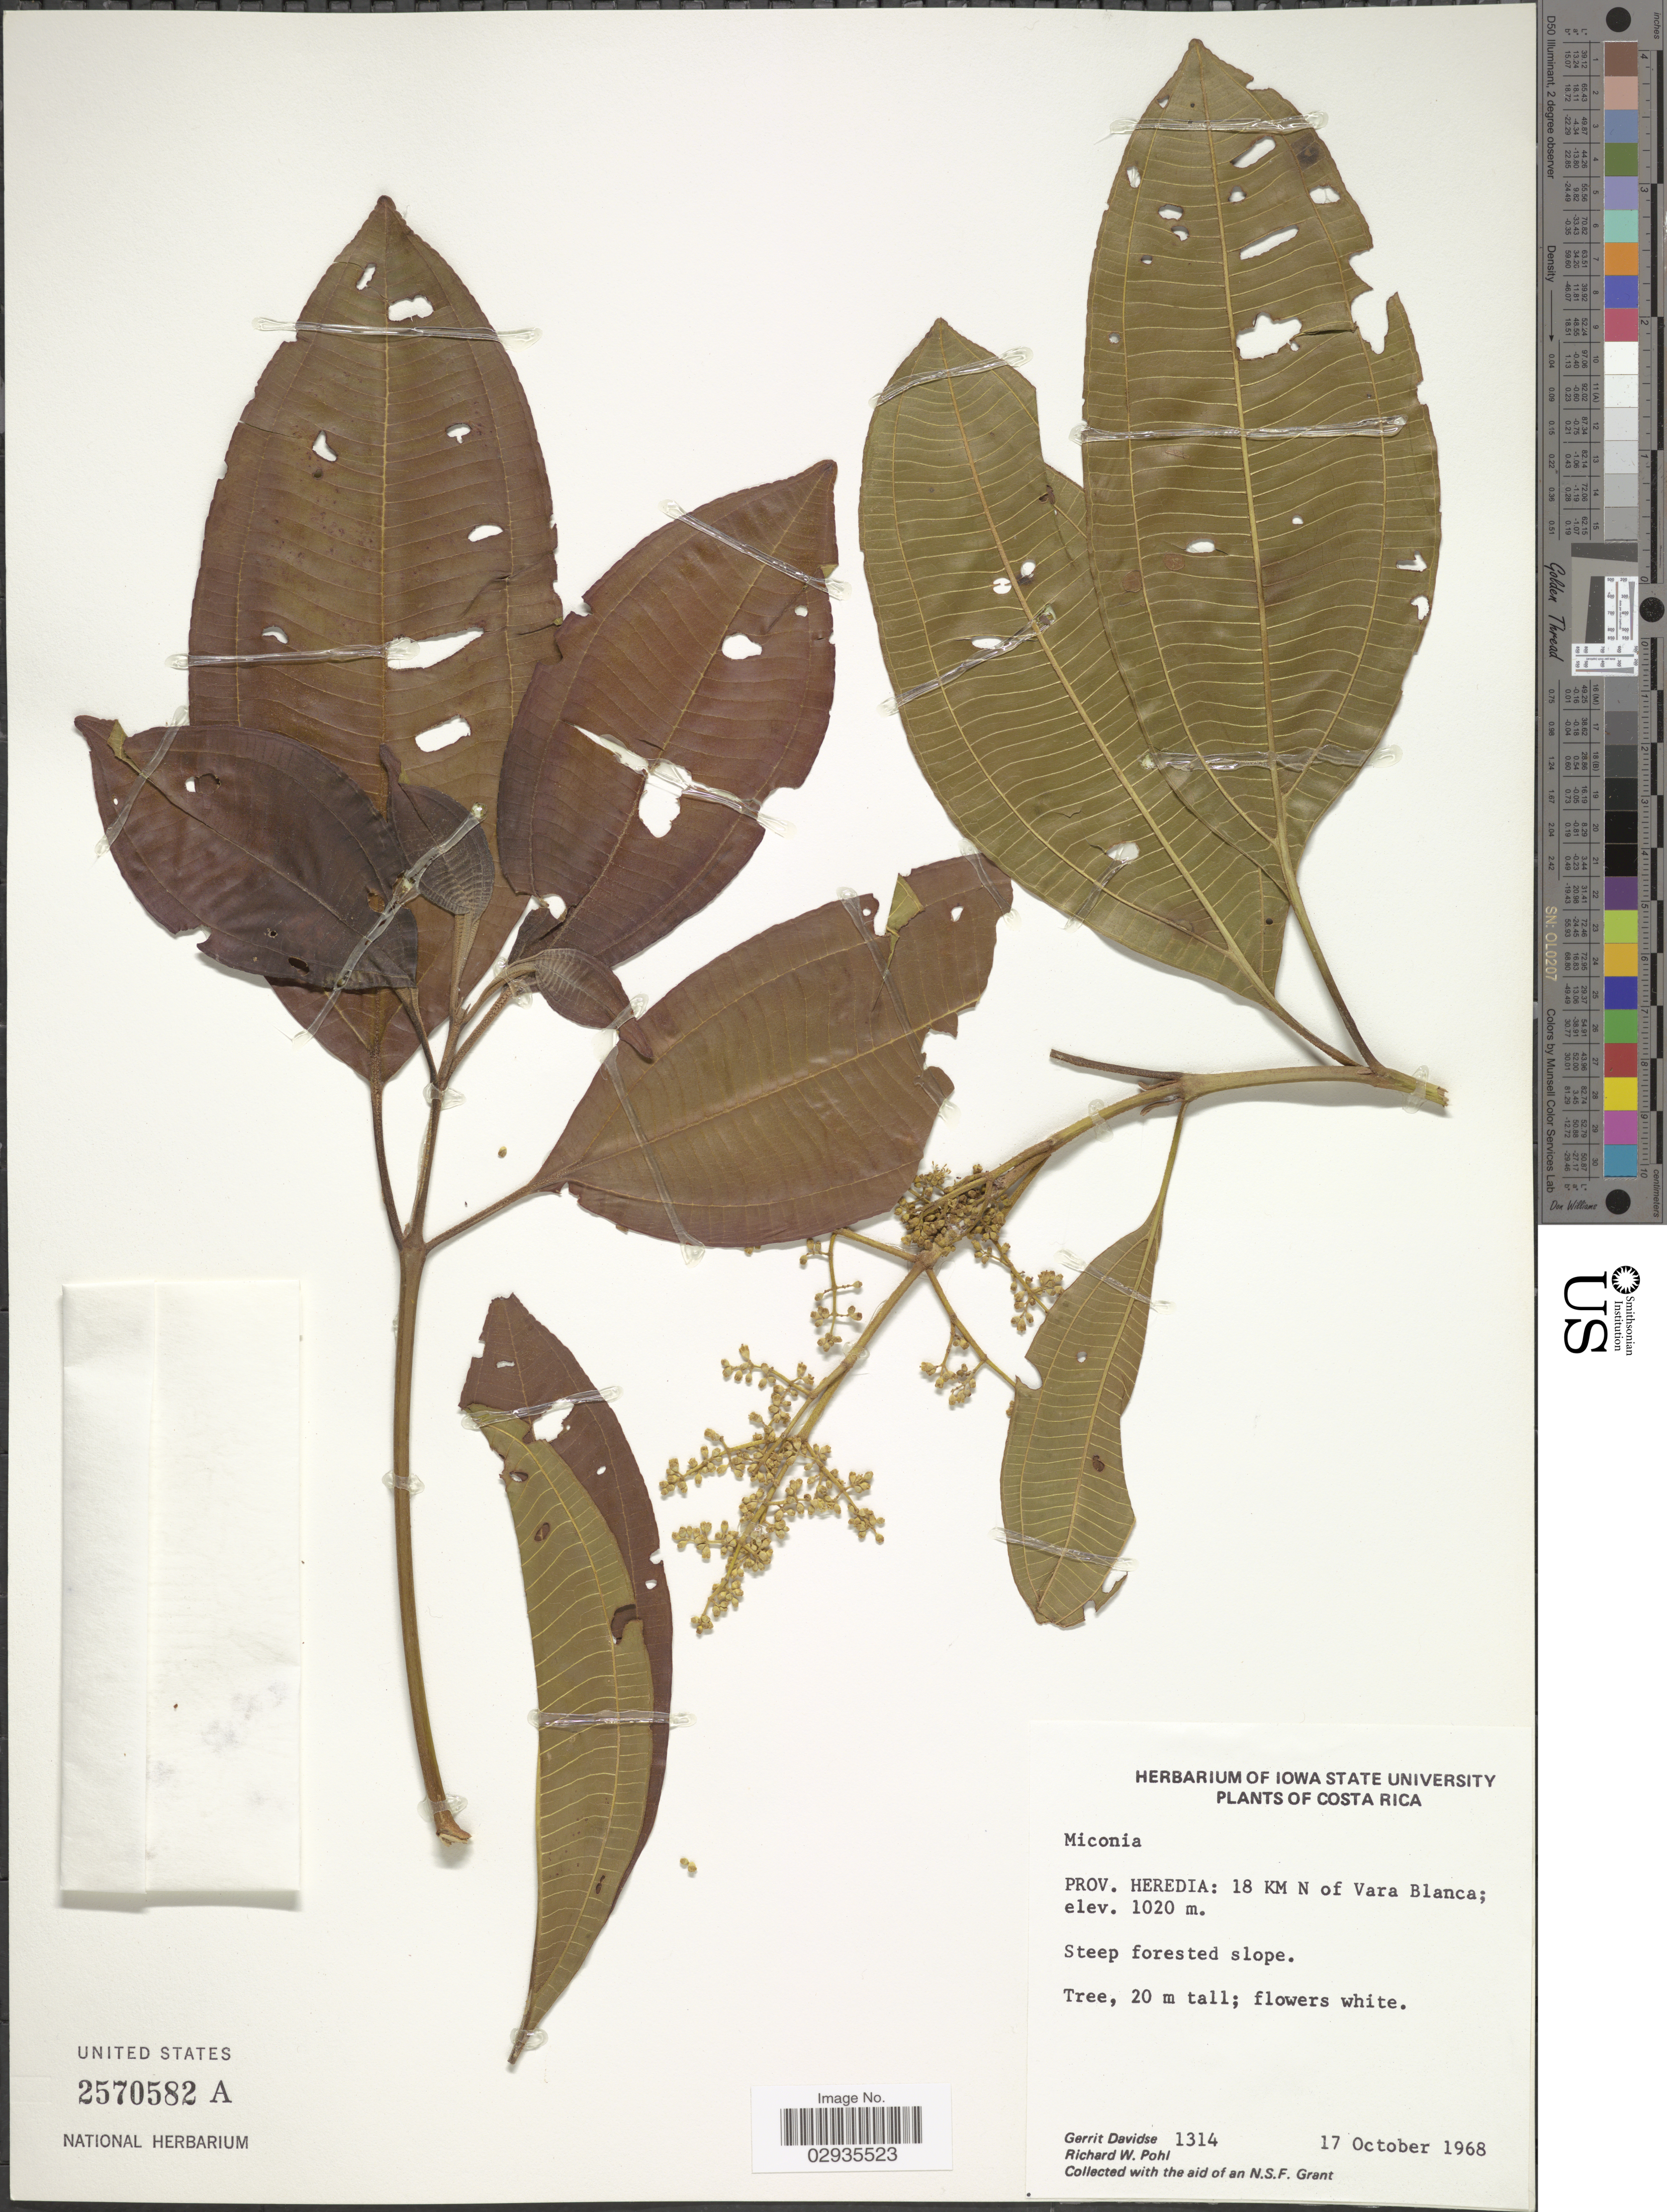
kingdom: Plantae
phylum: Tracheophyta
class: Magnoliopsida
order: Myrtales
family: Melastomataceae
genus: Miconia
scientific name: Miconia sp.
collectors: G. Davidse & R. W. Pohl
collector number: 1314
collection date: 1968-10-17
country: Costa Rica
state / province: Heredia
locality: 18 Km. N of Vara Blanca.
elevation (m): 1020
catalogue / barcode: US 2570582A